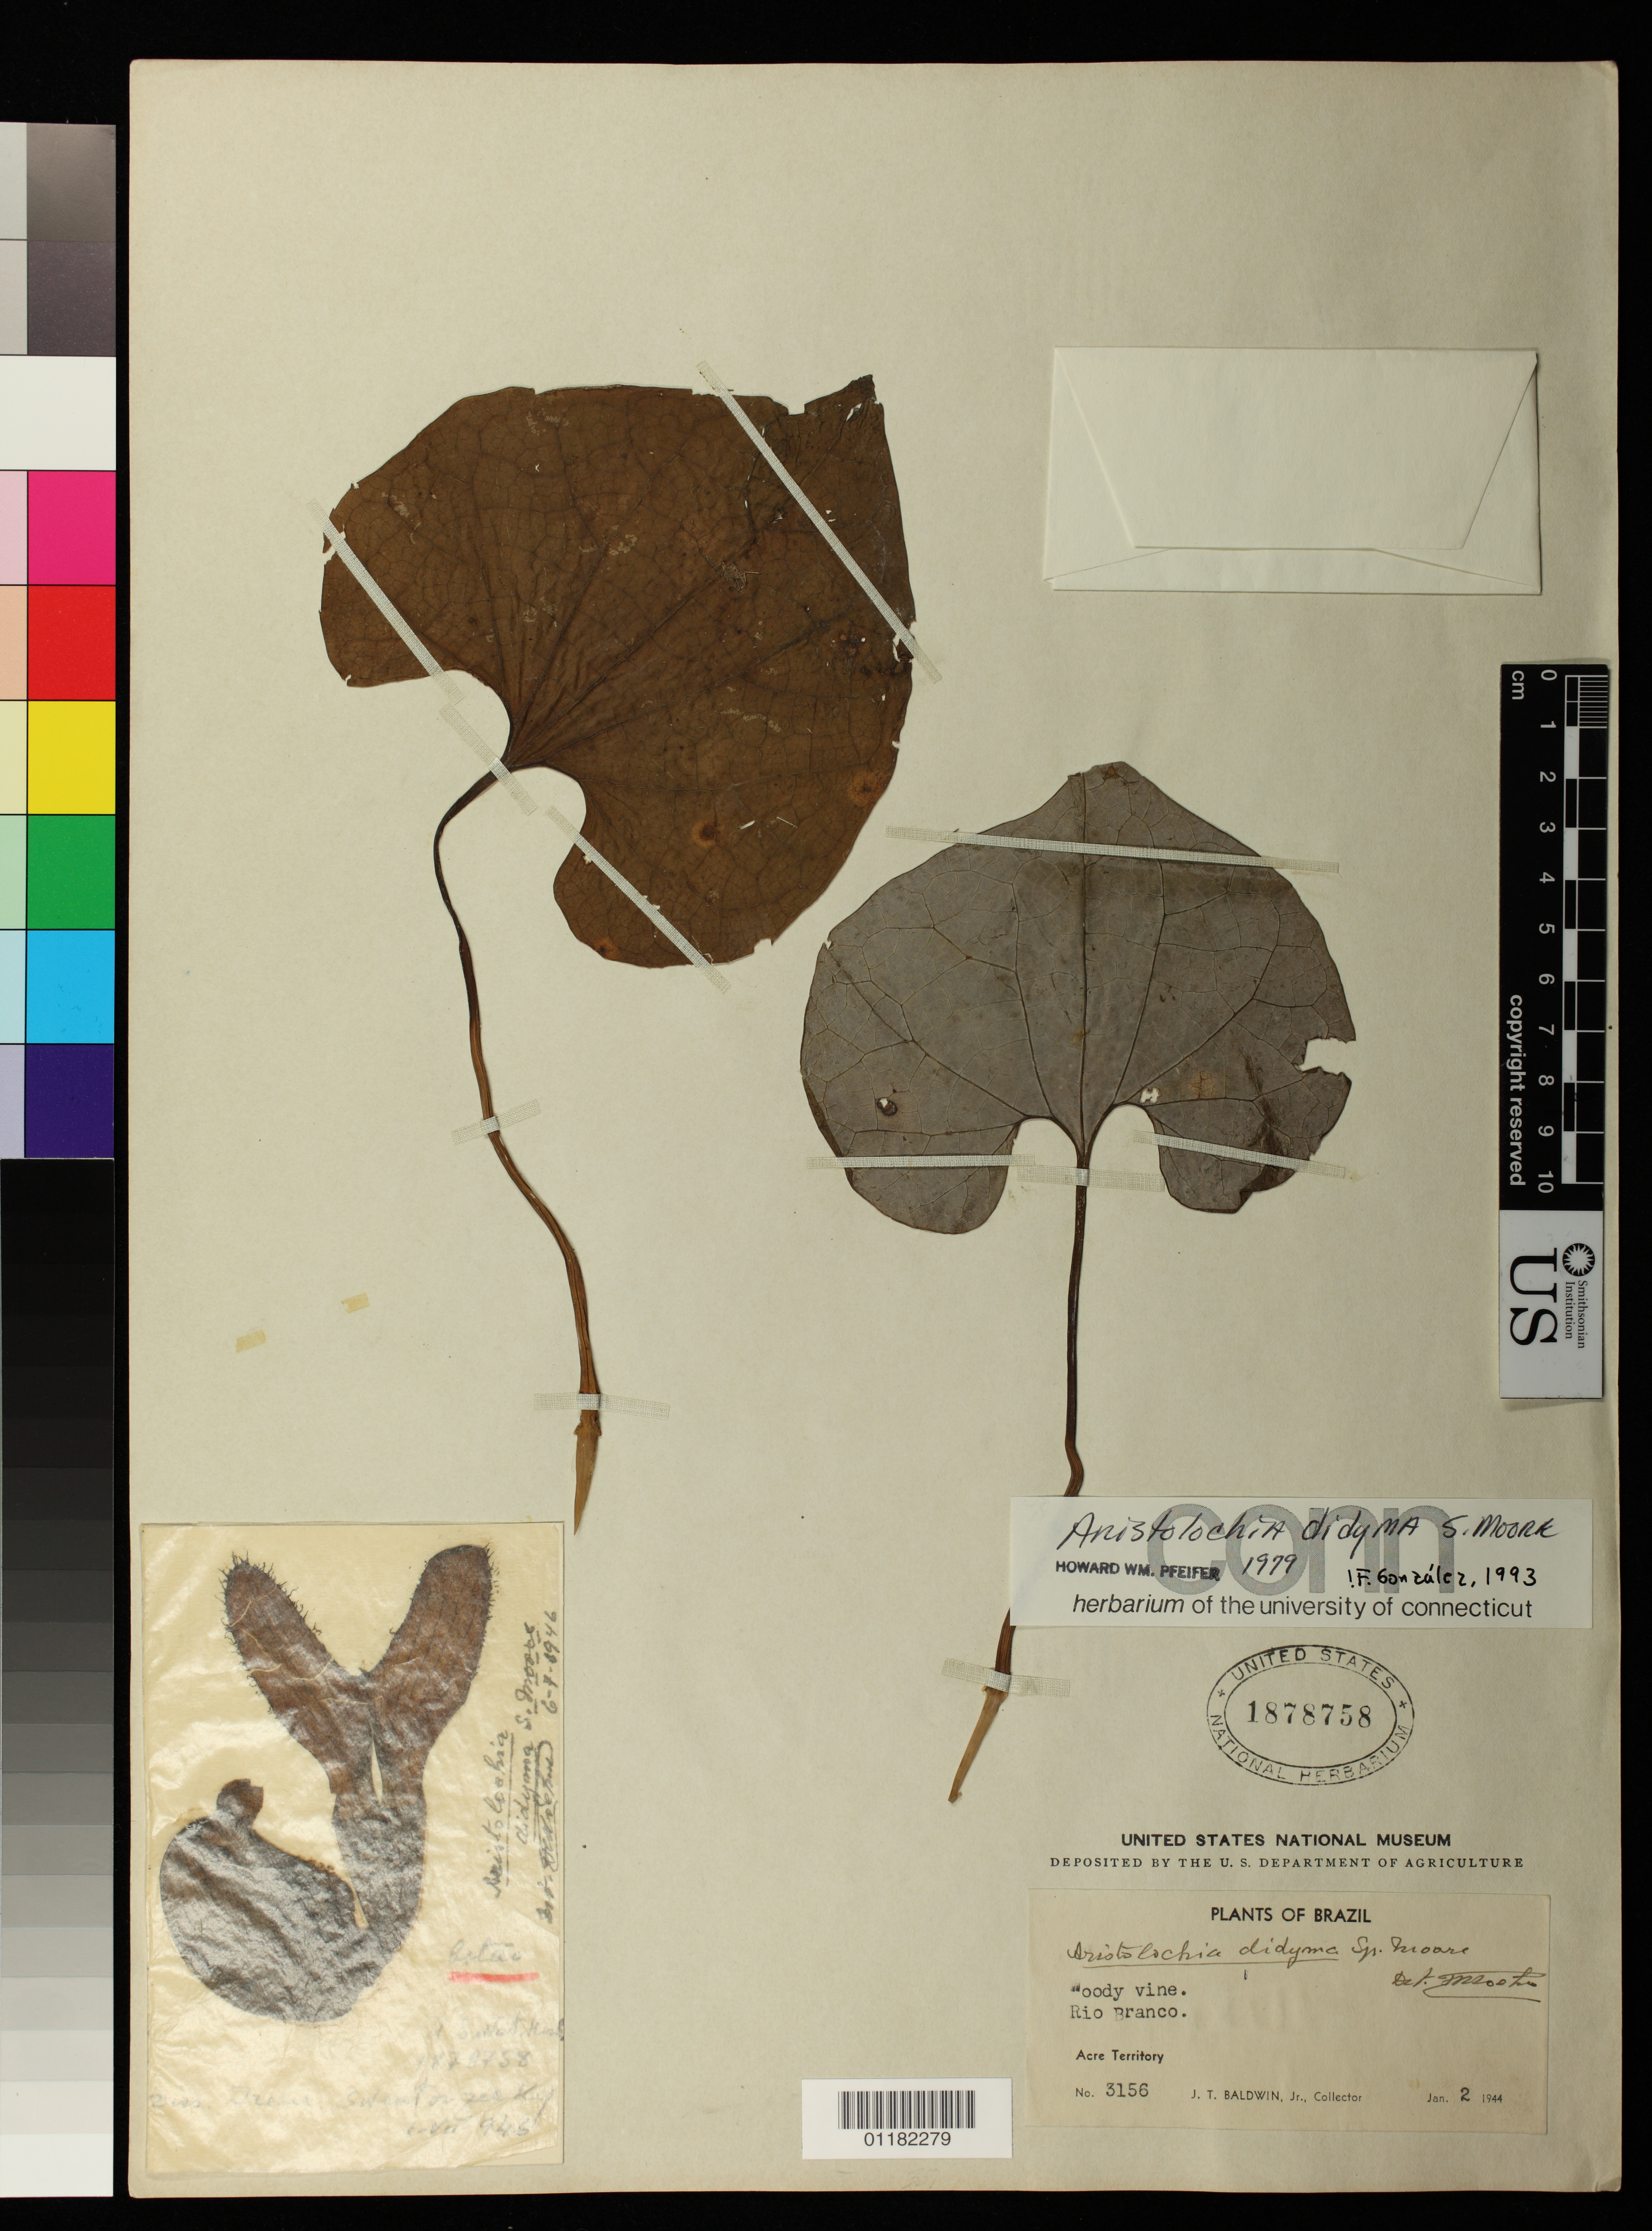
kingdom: Plantae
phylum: Tracheophyta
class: Magnoliopsida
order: Piperales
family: Aristolochiaceae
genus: Aristolochia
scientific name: Aristolochia didyma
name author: S. Moore in Moss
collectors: J. T. Baldwin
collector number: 3156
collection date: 1944-01-02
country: Brazil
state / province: Acre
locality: Rio Branco Acre Territory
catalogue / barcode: US 1878758